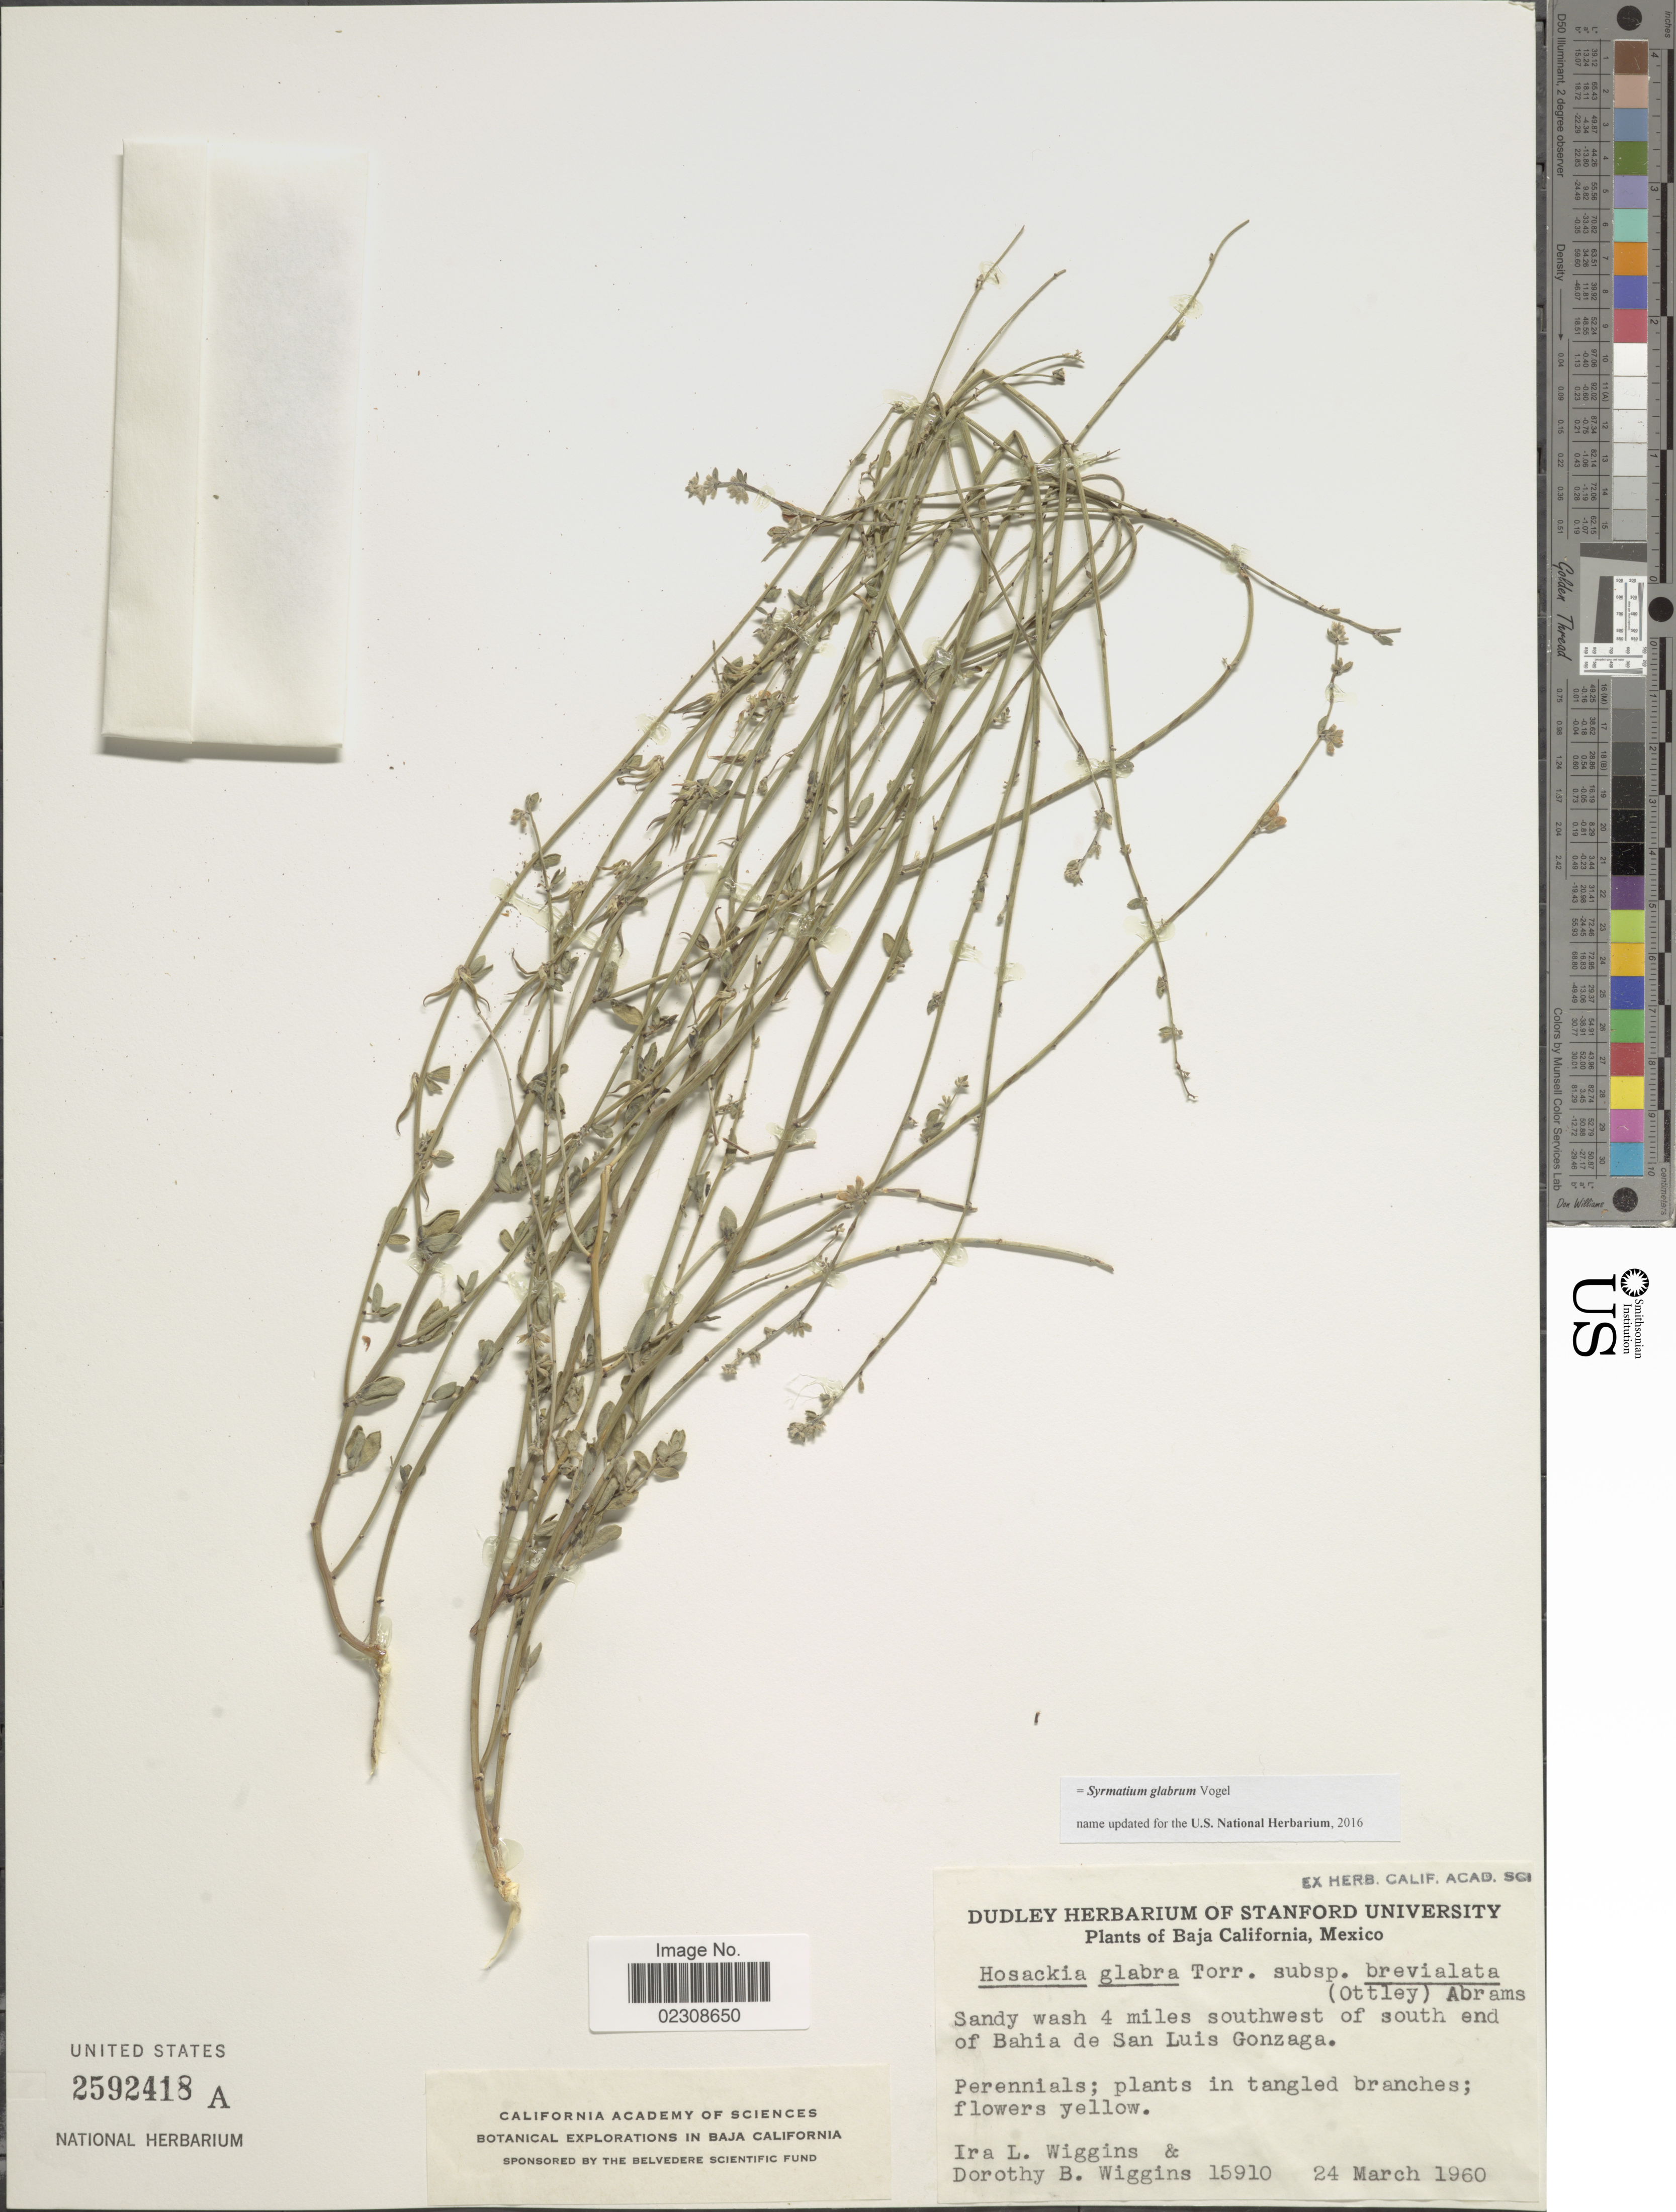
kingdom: Plantae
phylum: Tracheophyta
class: Magnoliopsida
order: Fabales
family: Fabaceae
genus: Syrmatium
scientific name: Syrmatium glabrum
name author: Vogel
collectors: I. L. Wiggins & D. B. Wiggins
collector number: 15910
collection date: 1960-03-24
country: Mexico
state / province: Baja California Sur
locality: Sandy wash 4 miles southwest of south end of Bahia de San Luis Gonzaga.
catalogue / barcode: US 2592418A